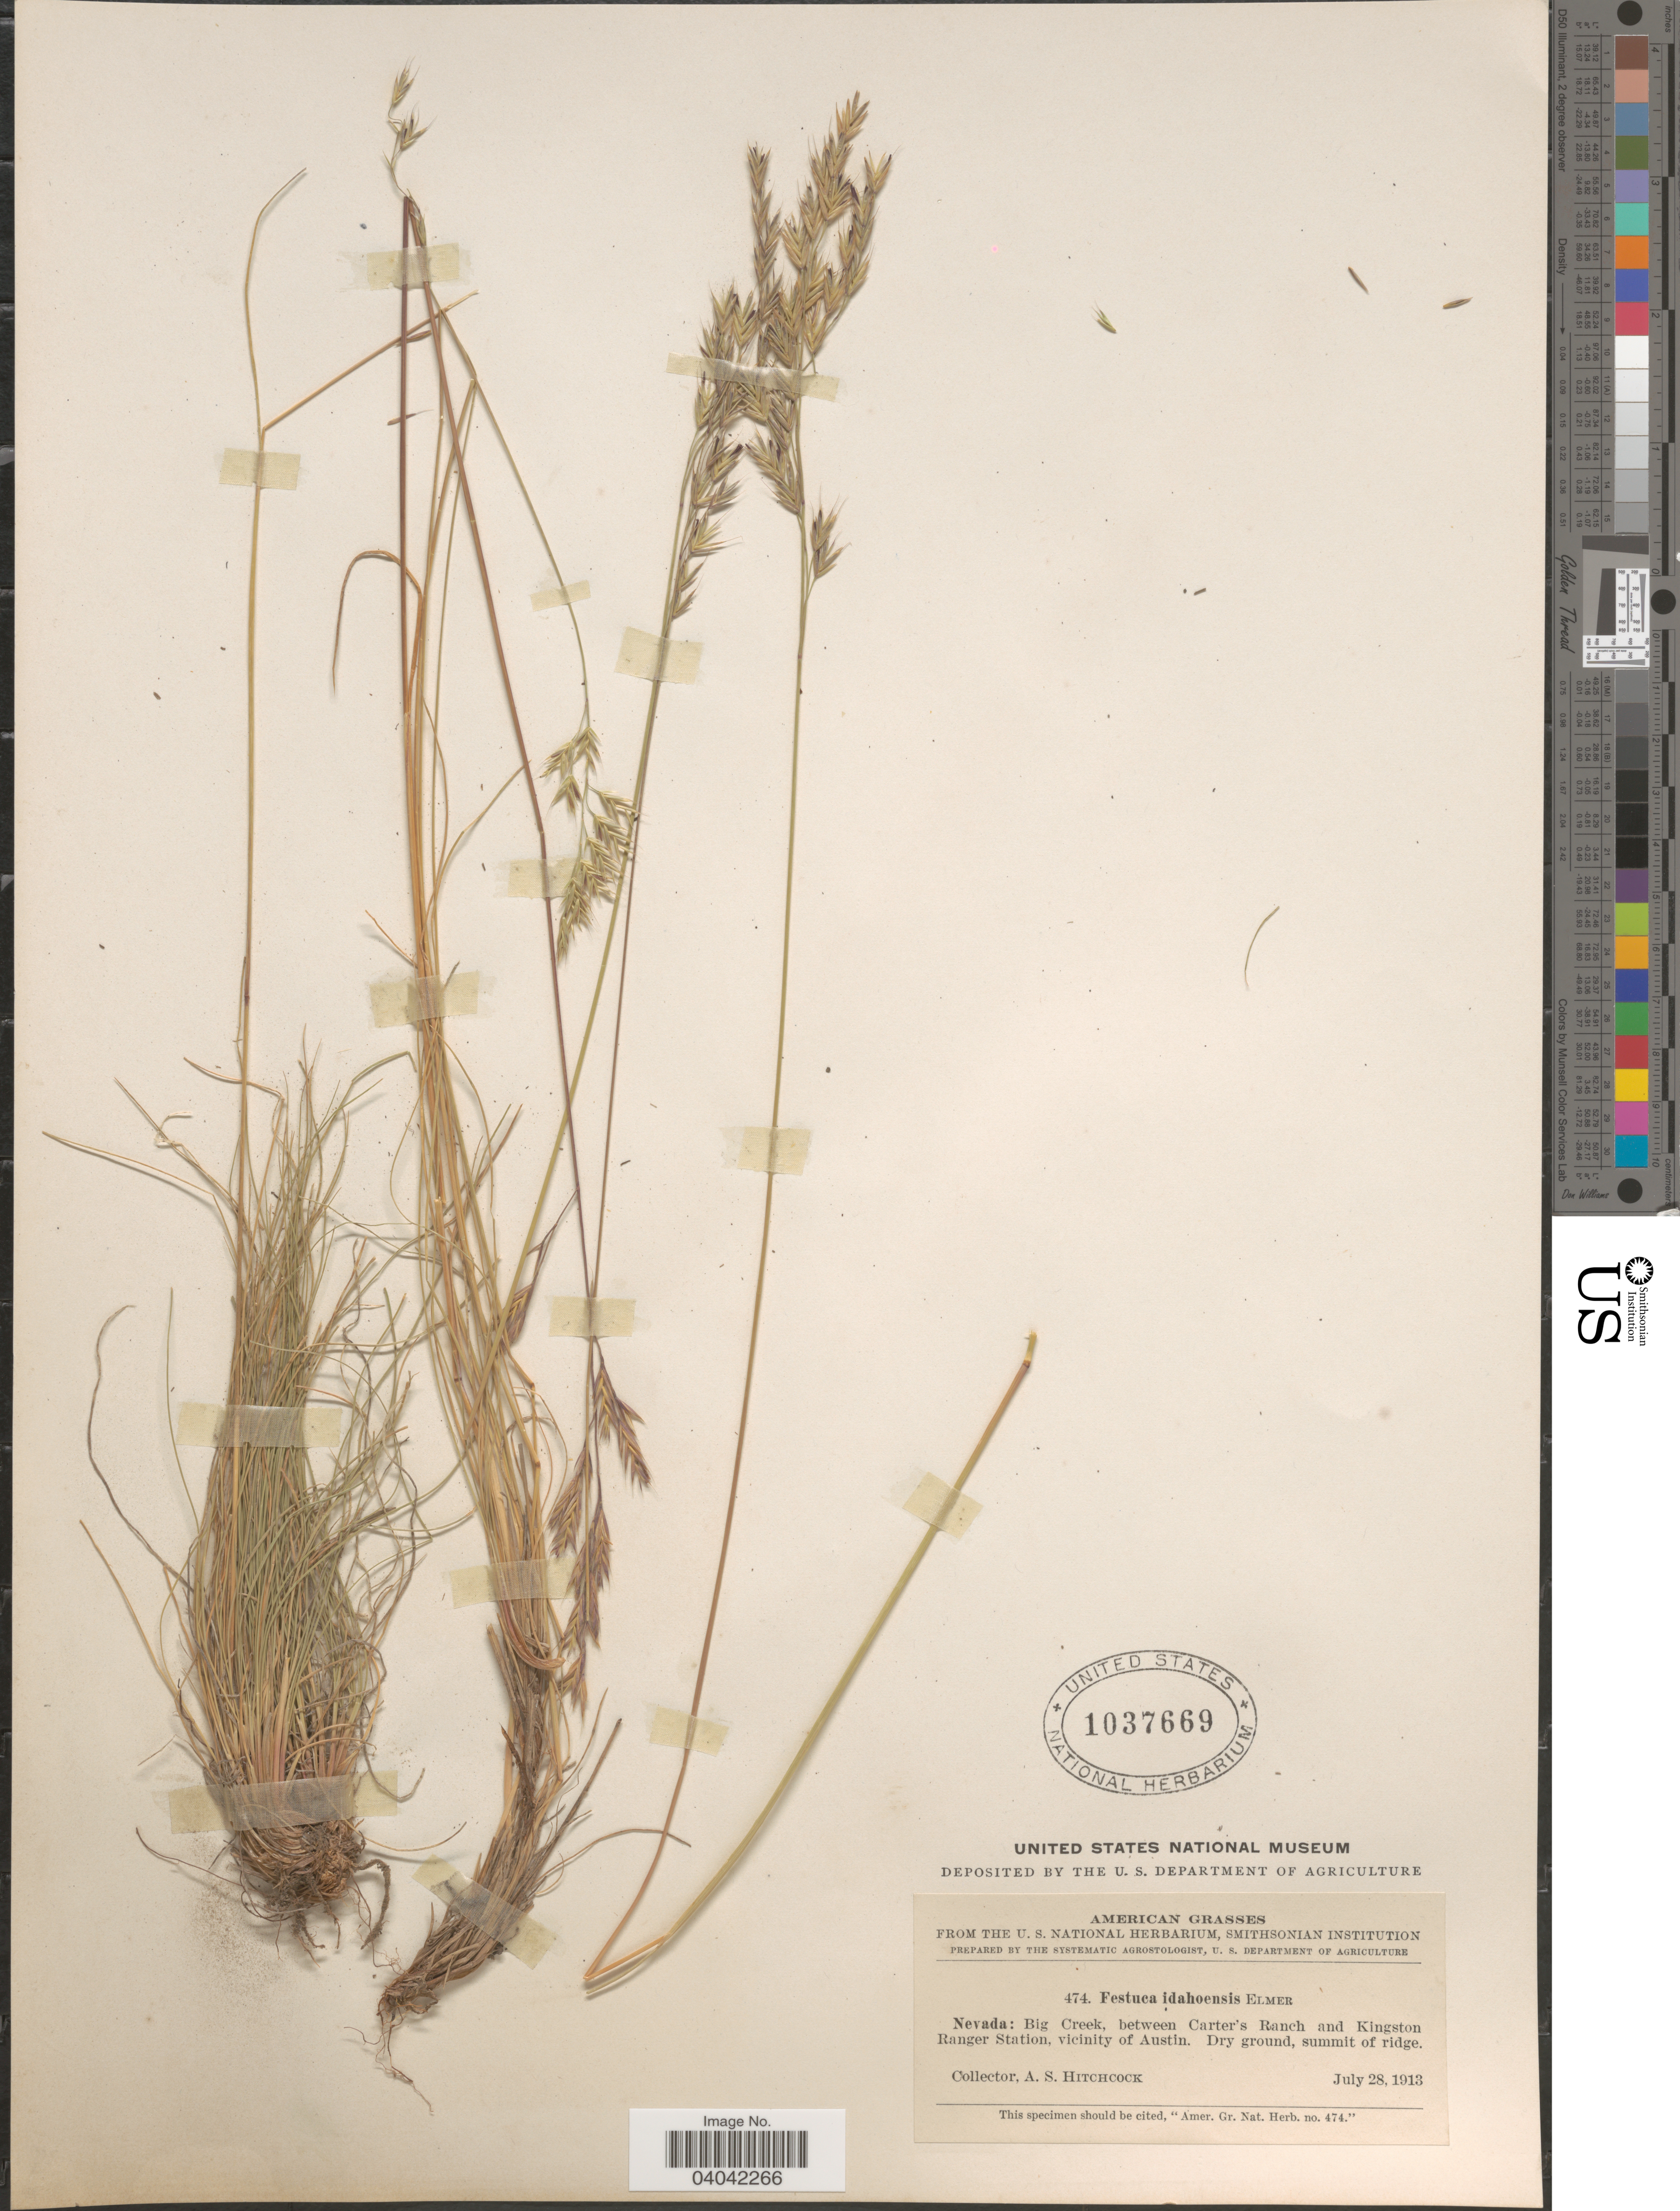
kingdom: Plantae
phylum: Tracheophyta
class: Liliopsida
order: Poales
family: Poaceae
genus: Festuca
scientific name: Festuca idahoensis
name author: Elmer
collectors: A. S. Hitchcock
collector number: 474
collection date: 1913-07-28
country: United States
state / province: Nevada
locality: Big Creek, between Carter's Ranch and Kingston Ranger Station, vicinity of Austin.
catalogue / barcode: US 1037669